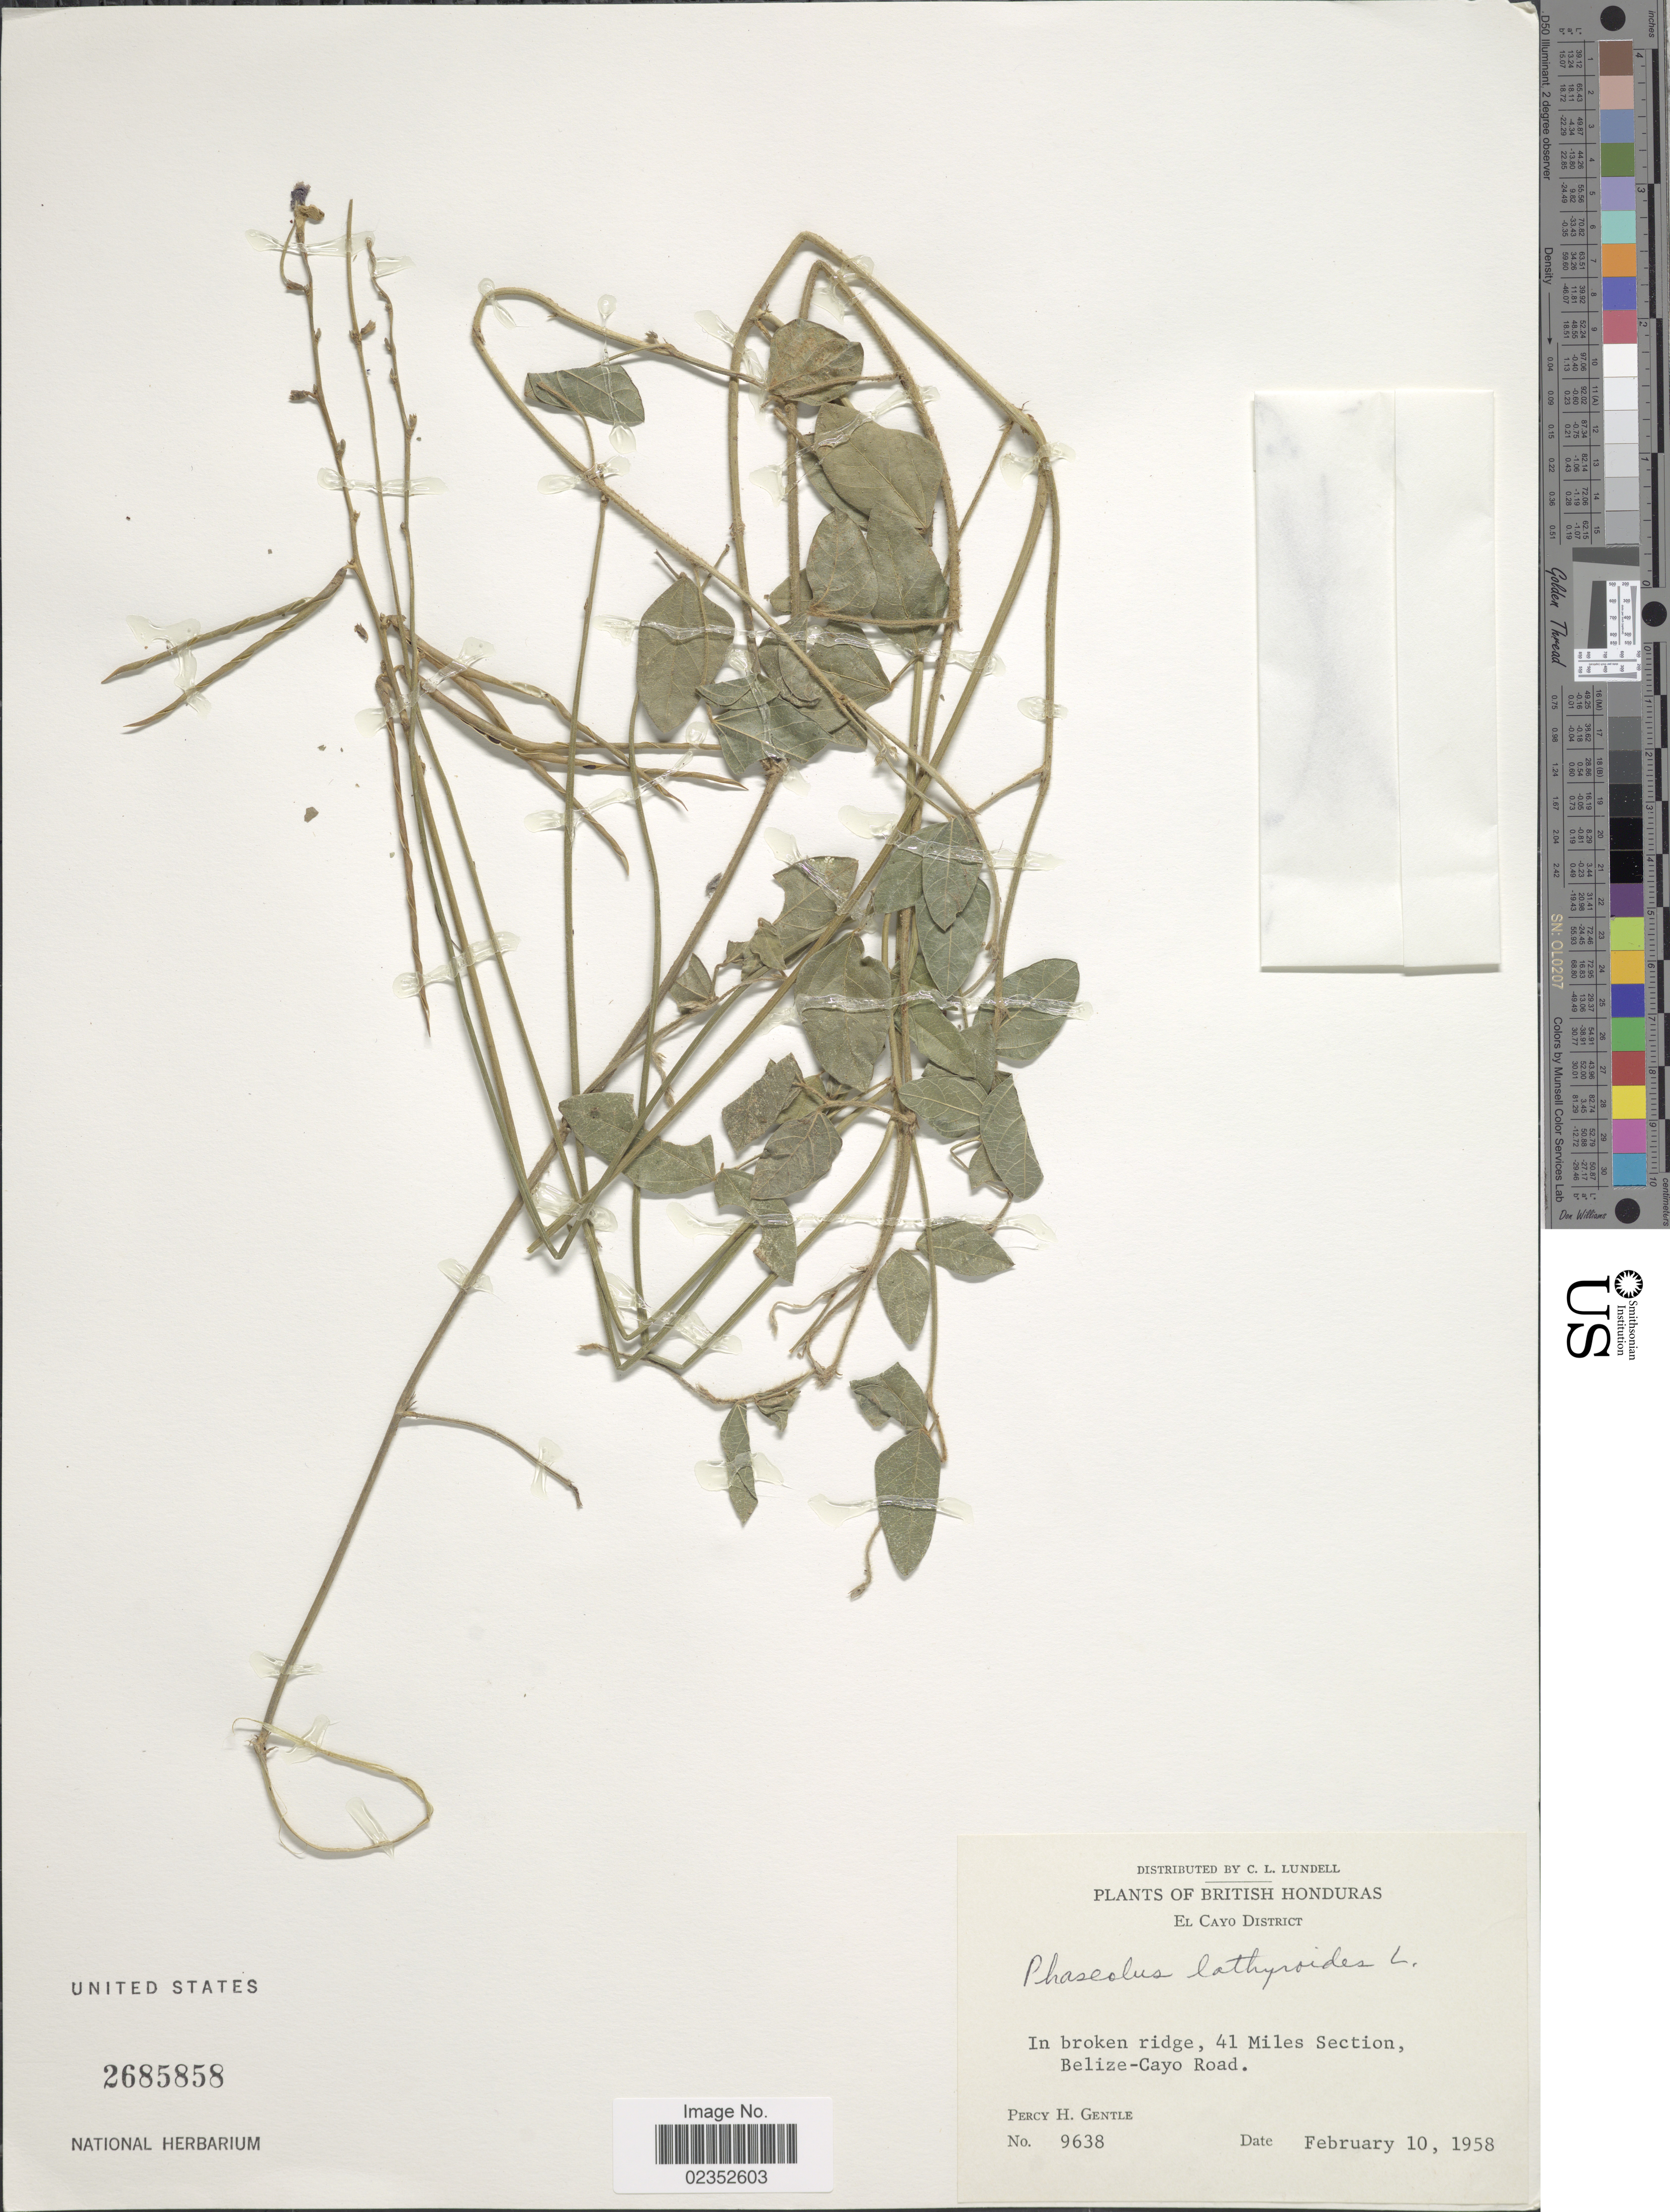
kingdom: Plantae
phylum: Tracheophyta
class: Magnoliopsida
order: Fabales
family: Fabaceae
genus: Macroptilium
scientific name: Macroptilium lathyroides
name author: (L.) Urb.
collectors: P. H. Gentle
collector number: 9638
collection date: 1958-02-10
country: Belize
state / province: Cayo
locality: El Cayo District, in broken ridge, 41 miles Section, Belize-Cayo Road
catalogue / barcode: US 2685858